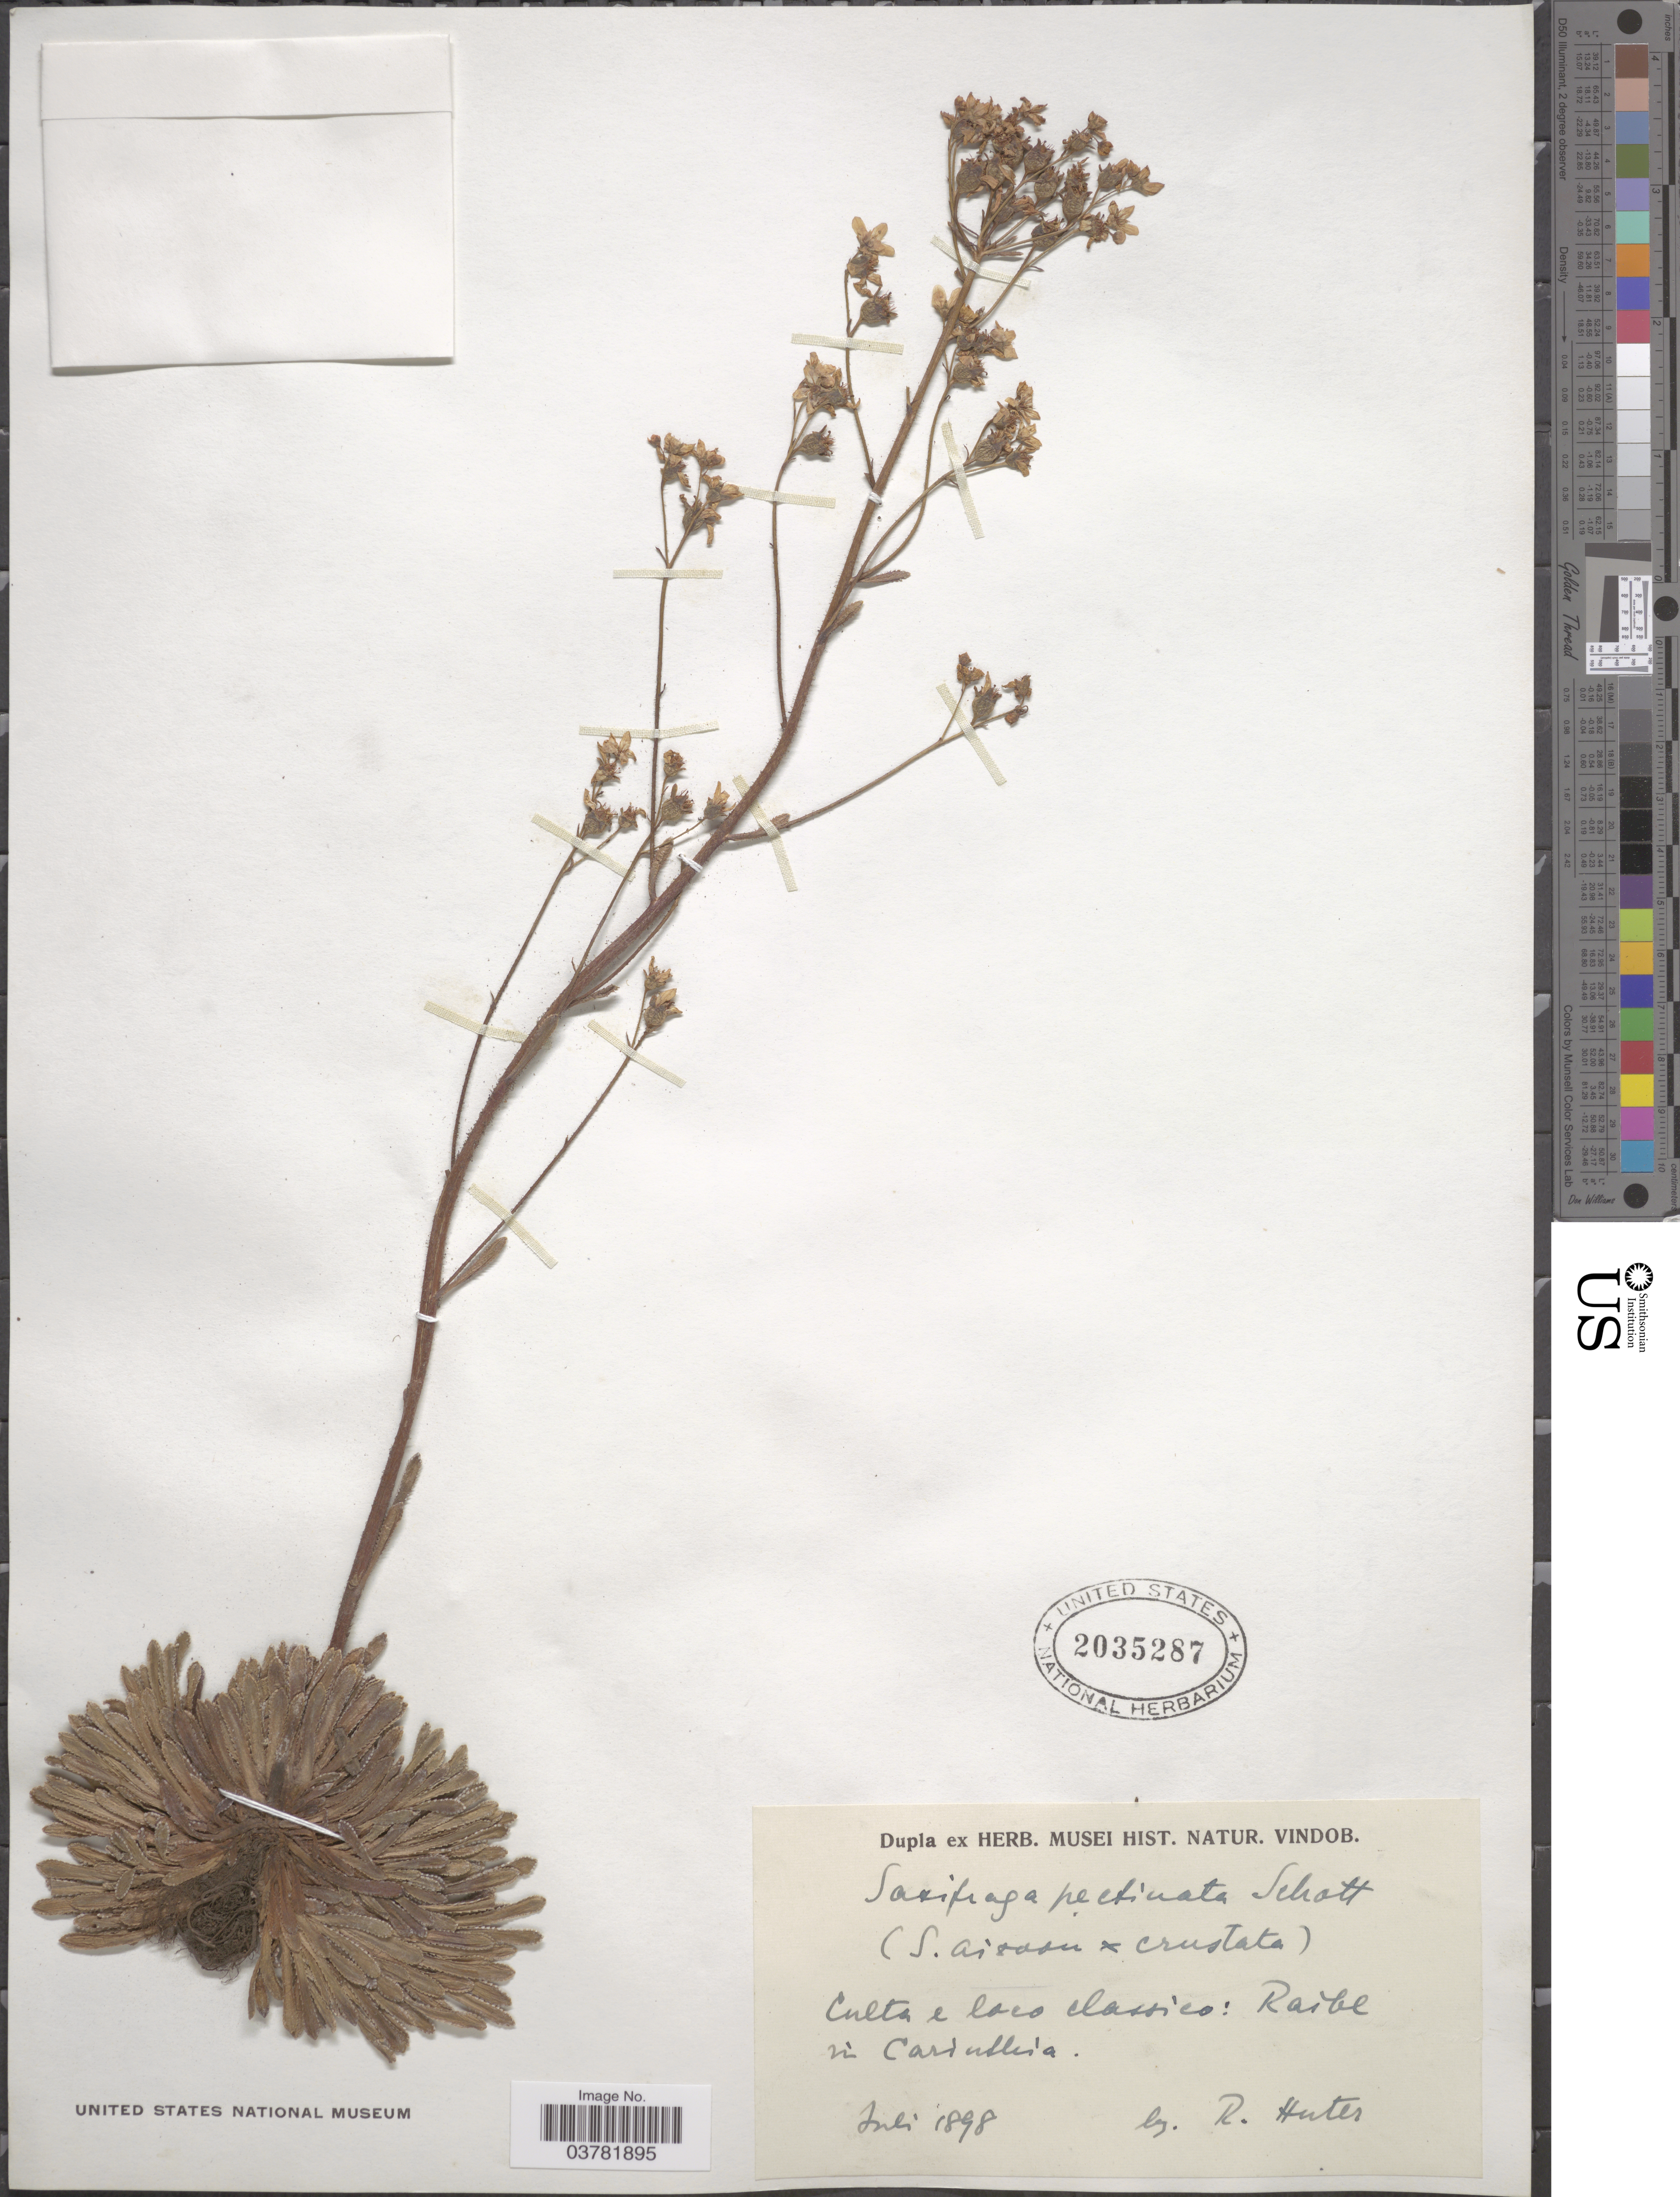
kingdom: Plantae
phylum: Tracheophyta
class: Magnoliopsida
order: Saxifragales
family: Saxifragaceae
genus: Saxifraga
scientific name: Saxifraga aizoon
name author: Jacq.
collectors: R. Huter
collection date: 1898-07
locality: Culta e loco classico: Raibl in Cardullia. [interpreted]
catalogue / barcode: US 2035287